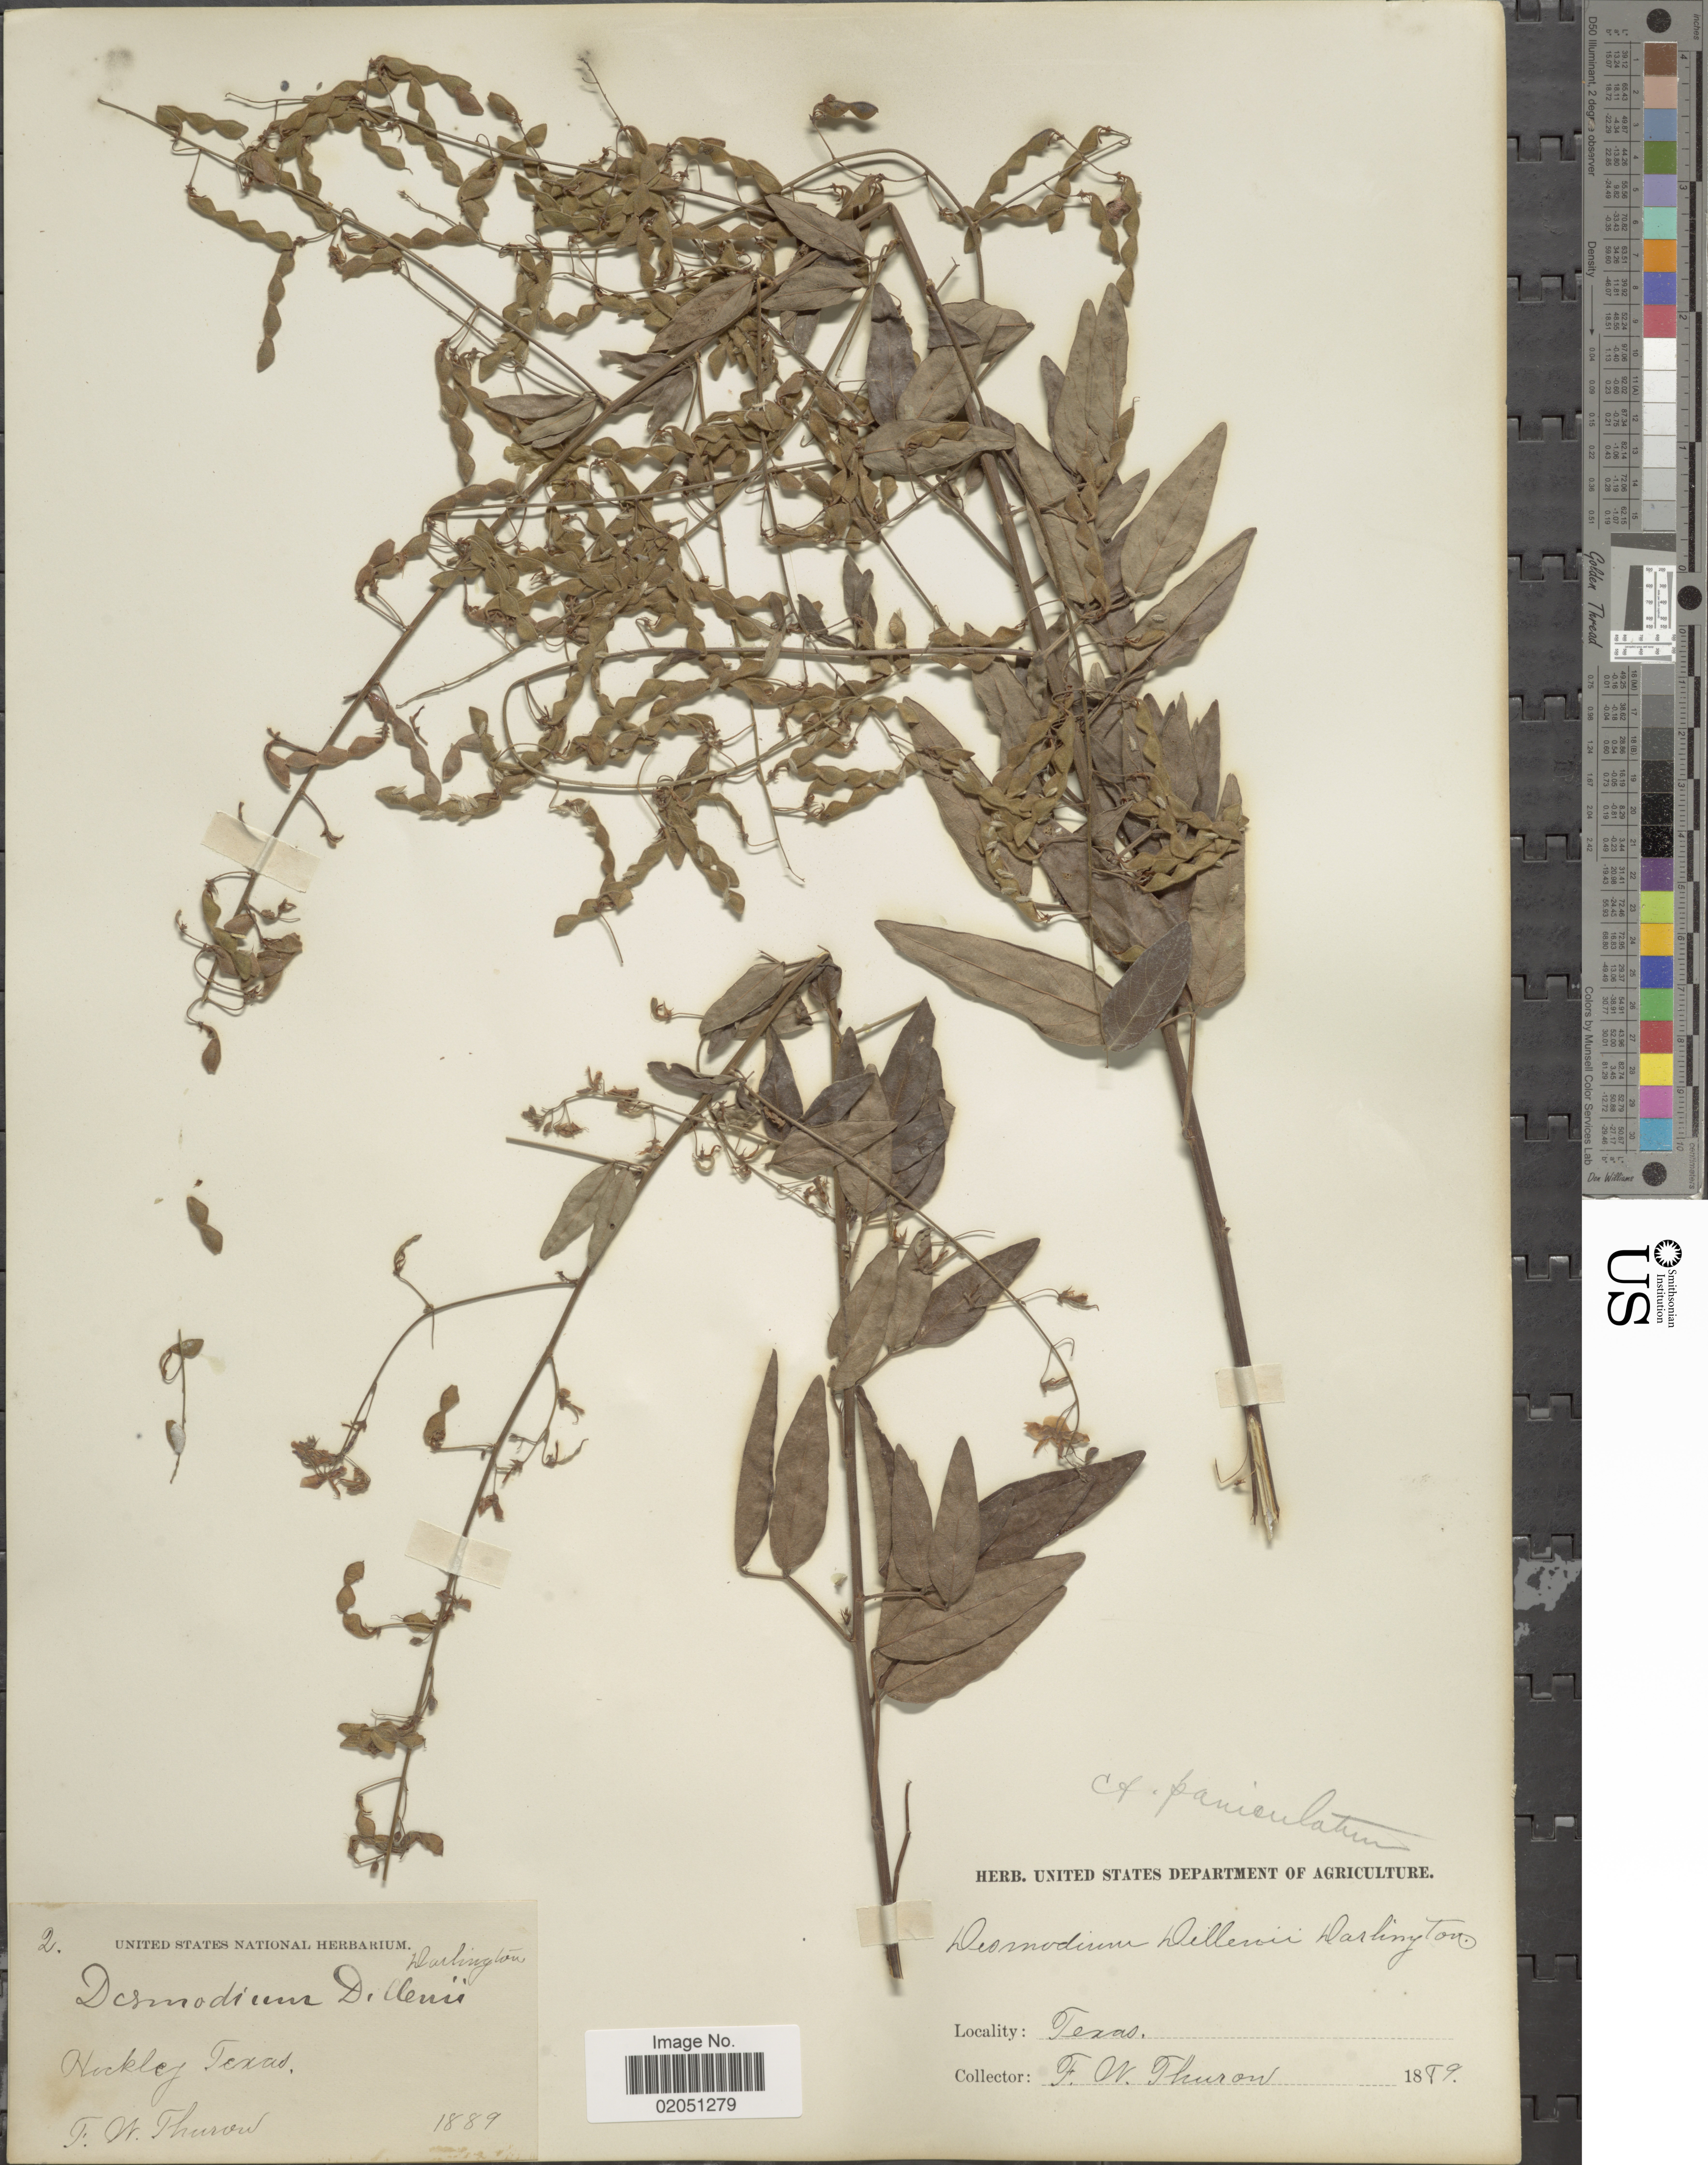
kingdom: Plantae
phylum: Tracheophyta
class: Magnoliopsida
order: Fabales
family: Fabaceae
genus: Desmodium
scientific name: Desmodium paniculatum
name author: (L.) DC.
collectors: F. W. Thurow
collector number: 2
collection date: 1889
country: United States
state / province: Texas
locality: Hockley